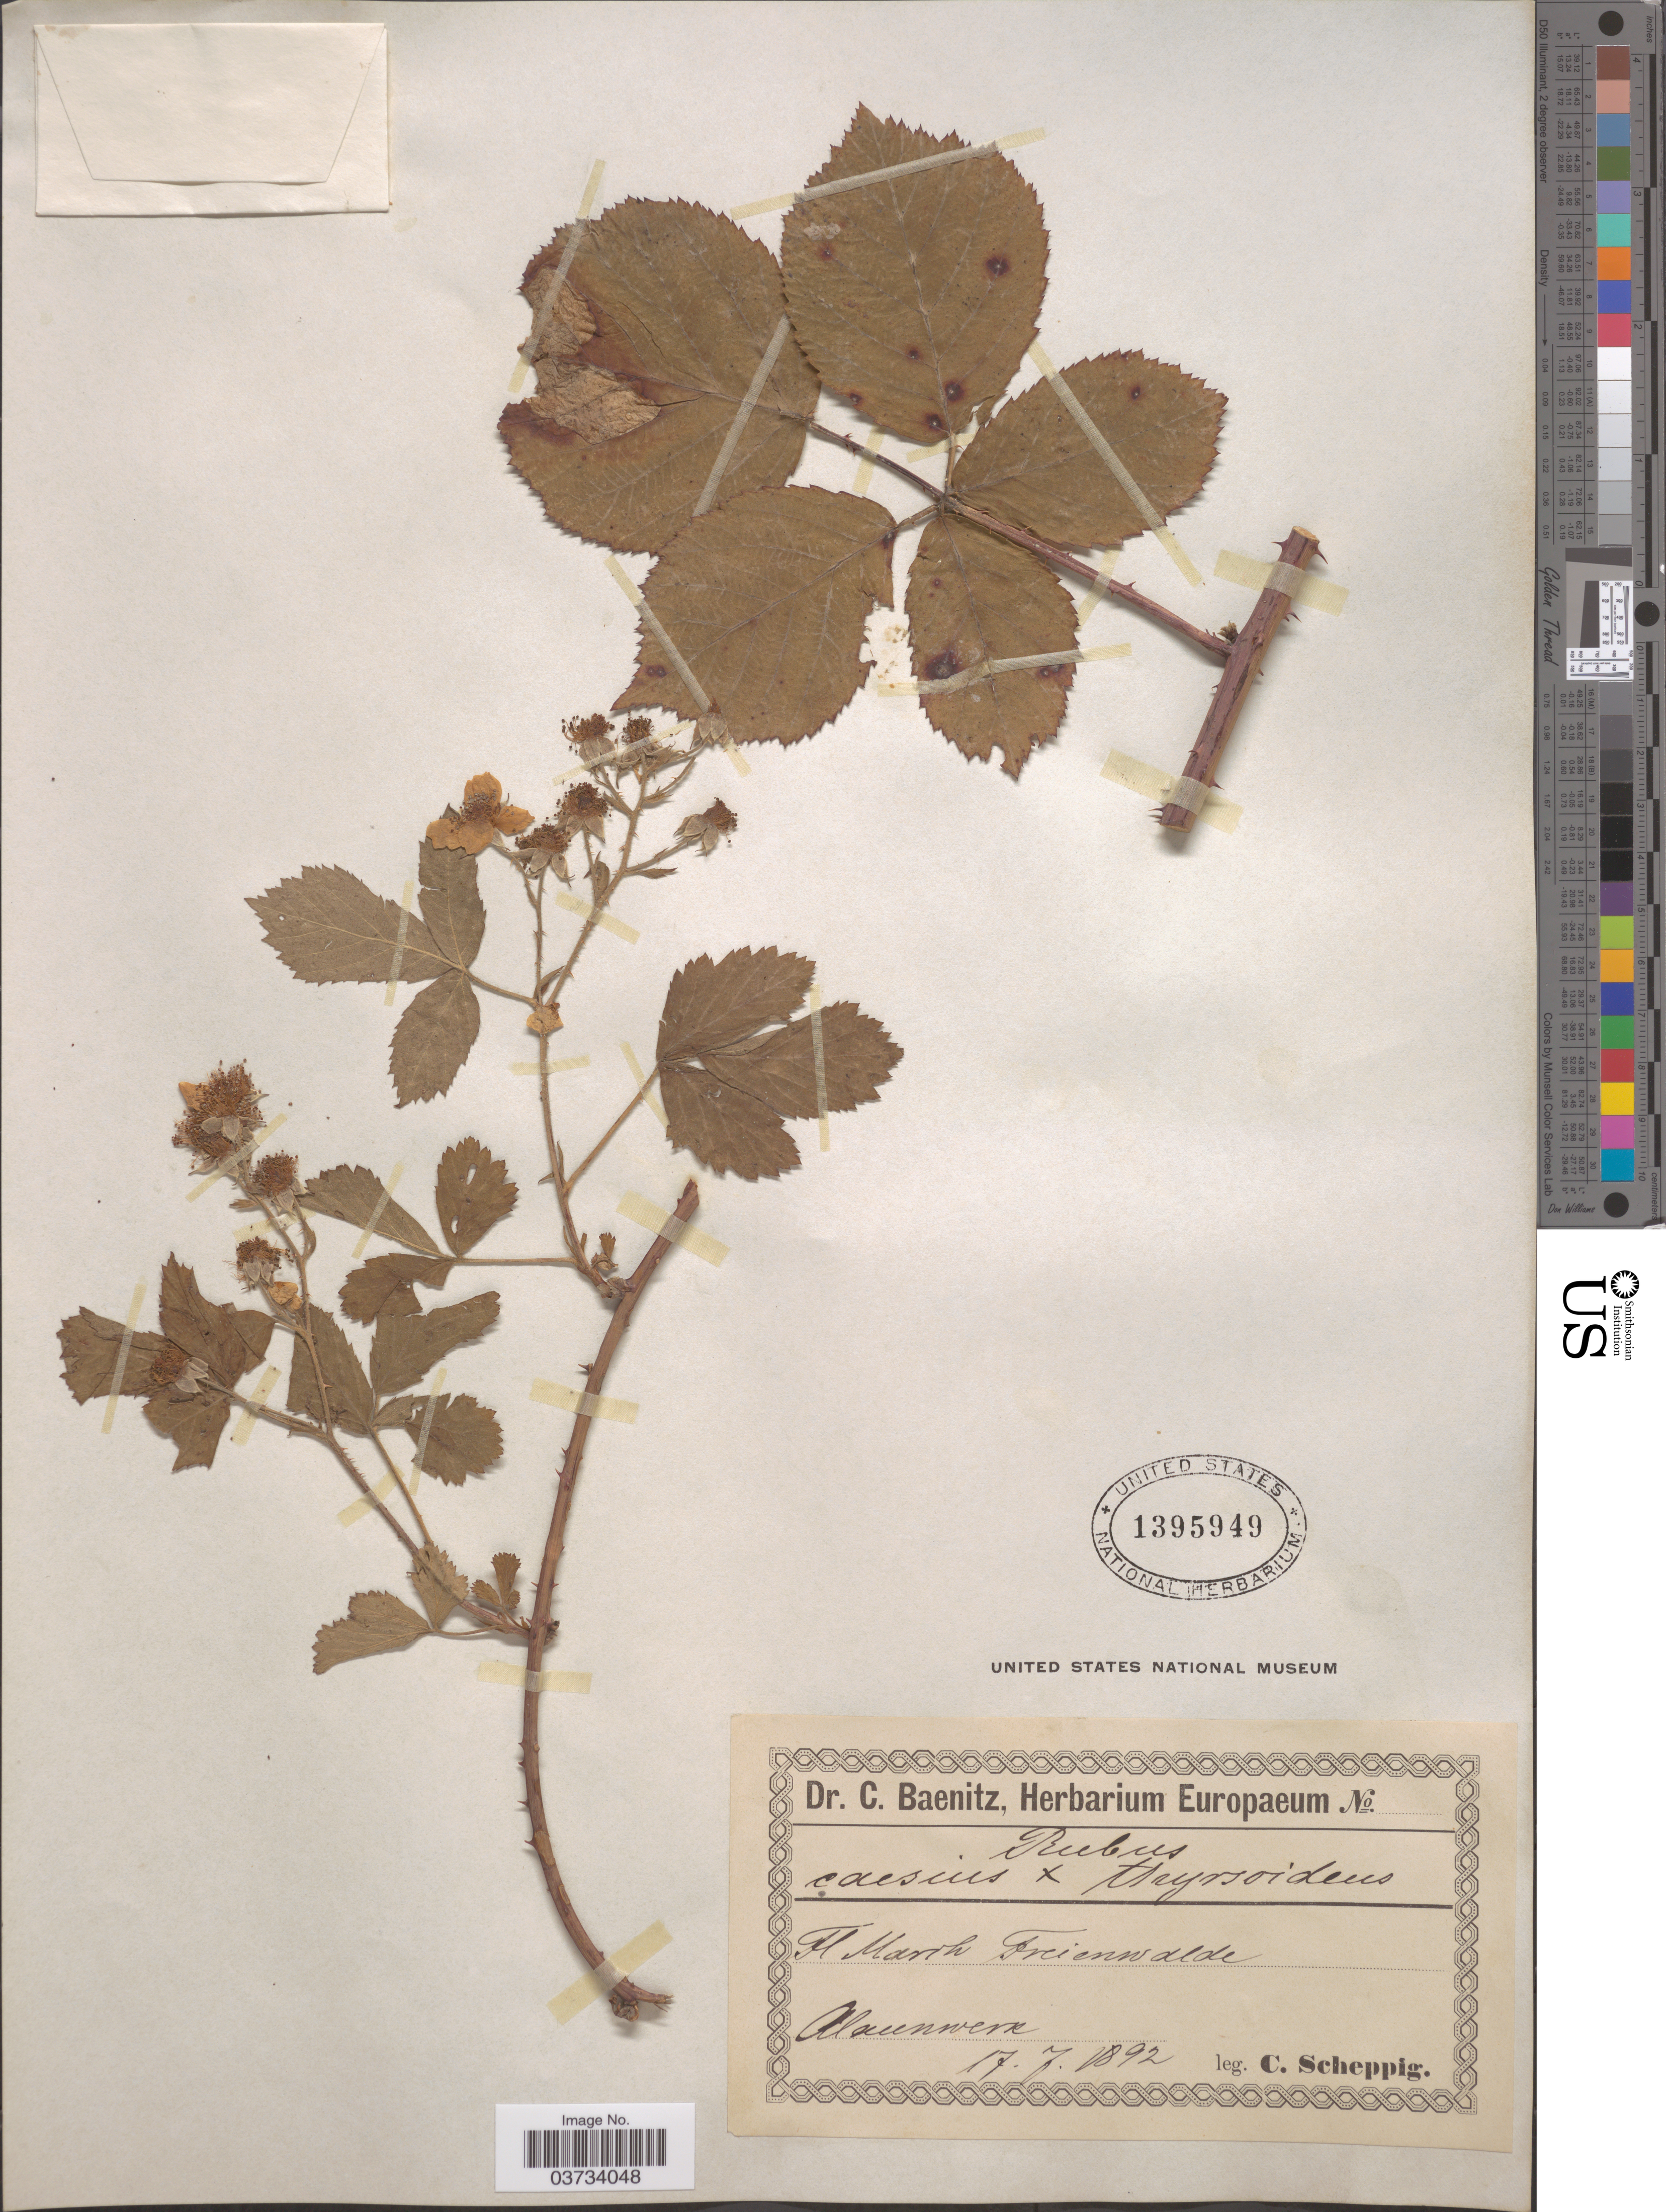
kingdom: Plantae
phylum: Tracheophyta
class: Magnoliopsida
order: Rosales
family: Rosaceae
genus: Rubus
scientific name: Rubus caesius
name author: L.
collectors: C. Scheppig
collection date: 1892-07-17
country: Germany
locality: March Frienwalde. Alaunwerk.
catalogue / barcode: US 1395949